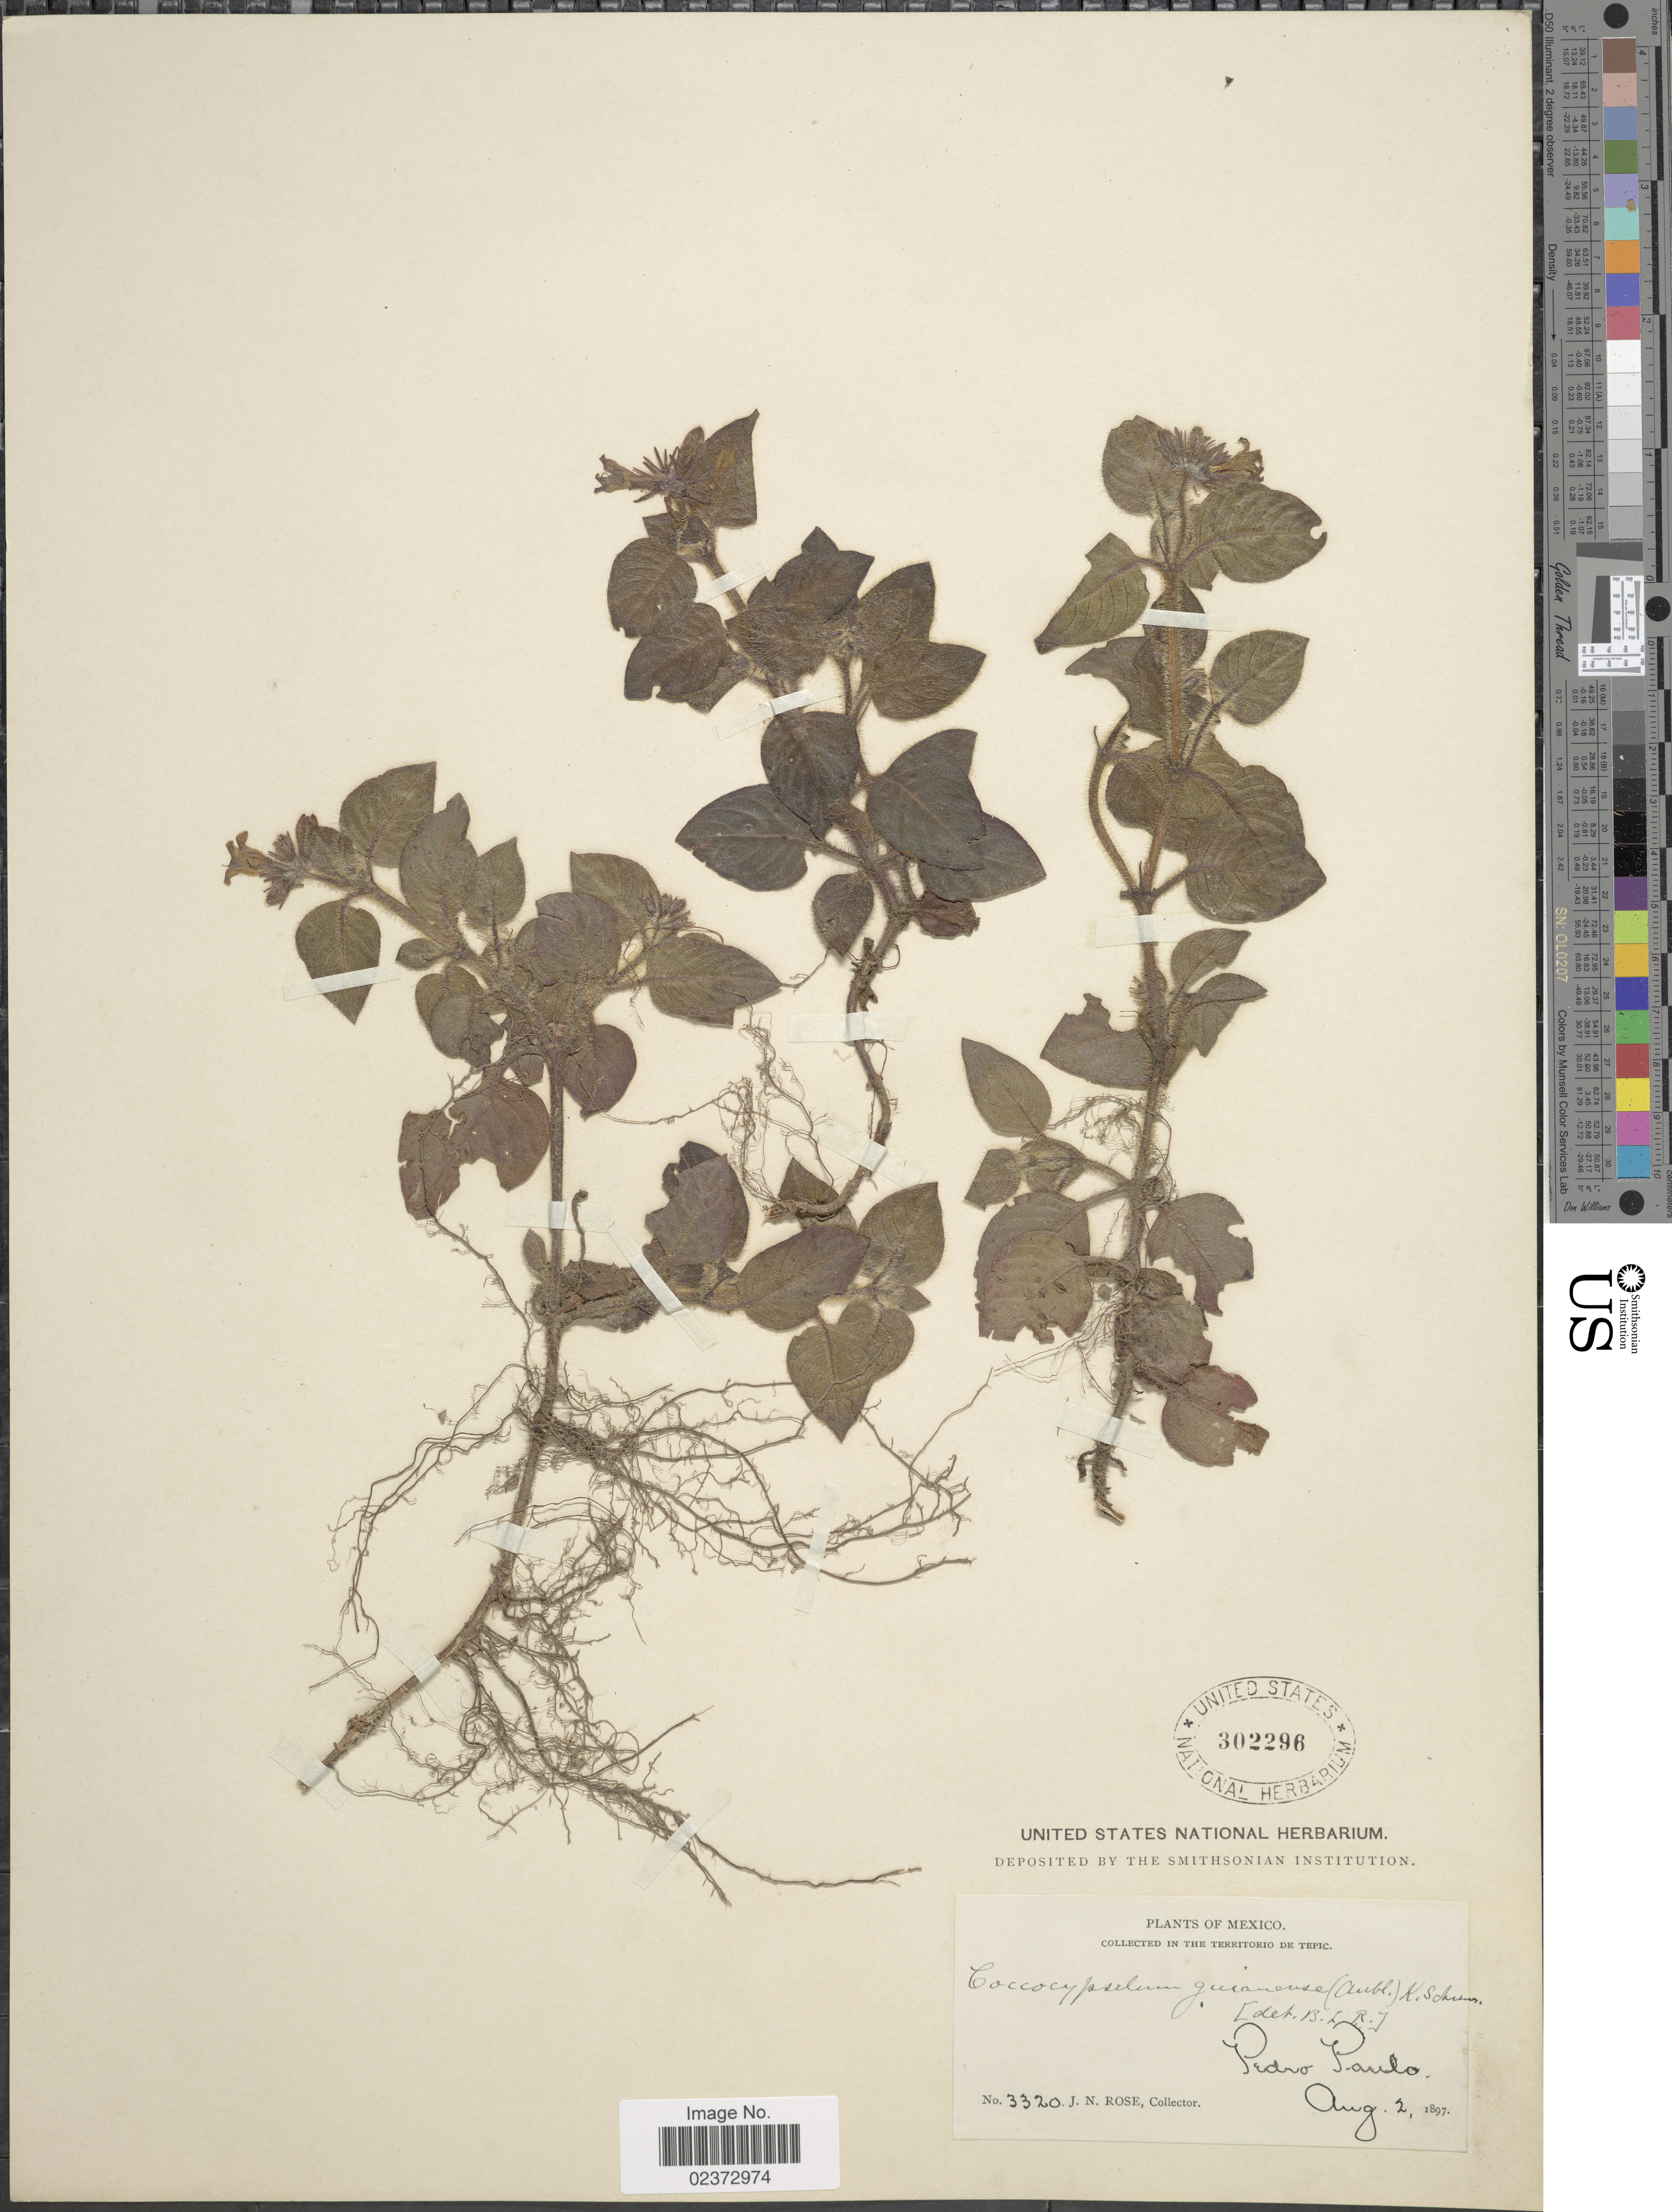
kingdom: Plantae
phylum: Tracheophyta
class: Magnoliopsida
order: Gentianales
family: Rubiaceae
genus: Coccocypselum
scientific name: Coccocypselum hispidulum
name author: (Standl.) Standl.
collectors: J. N. Rose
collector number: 3320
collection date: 1897-08-02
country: Mexico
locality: In The Territorio de Tepec, Pedro Paudo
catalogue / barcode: US 302296